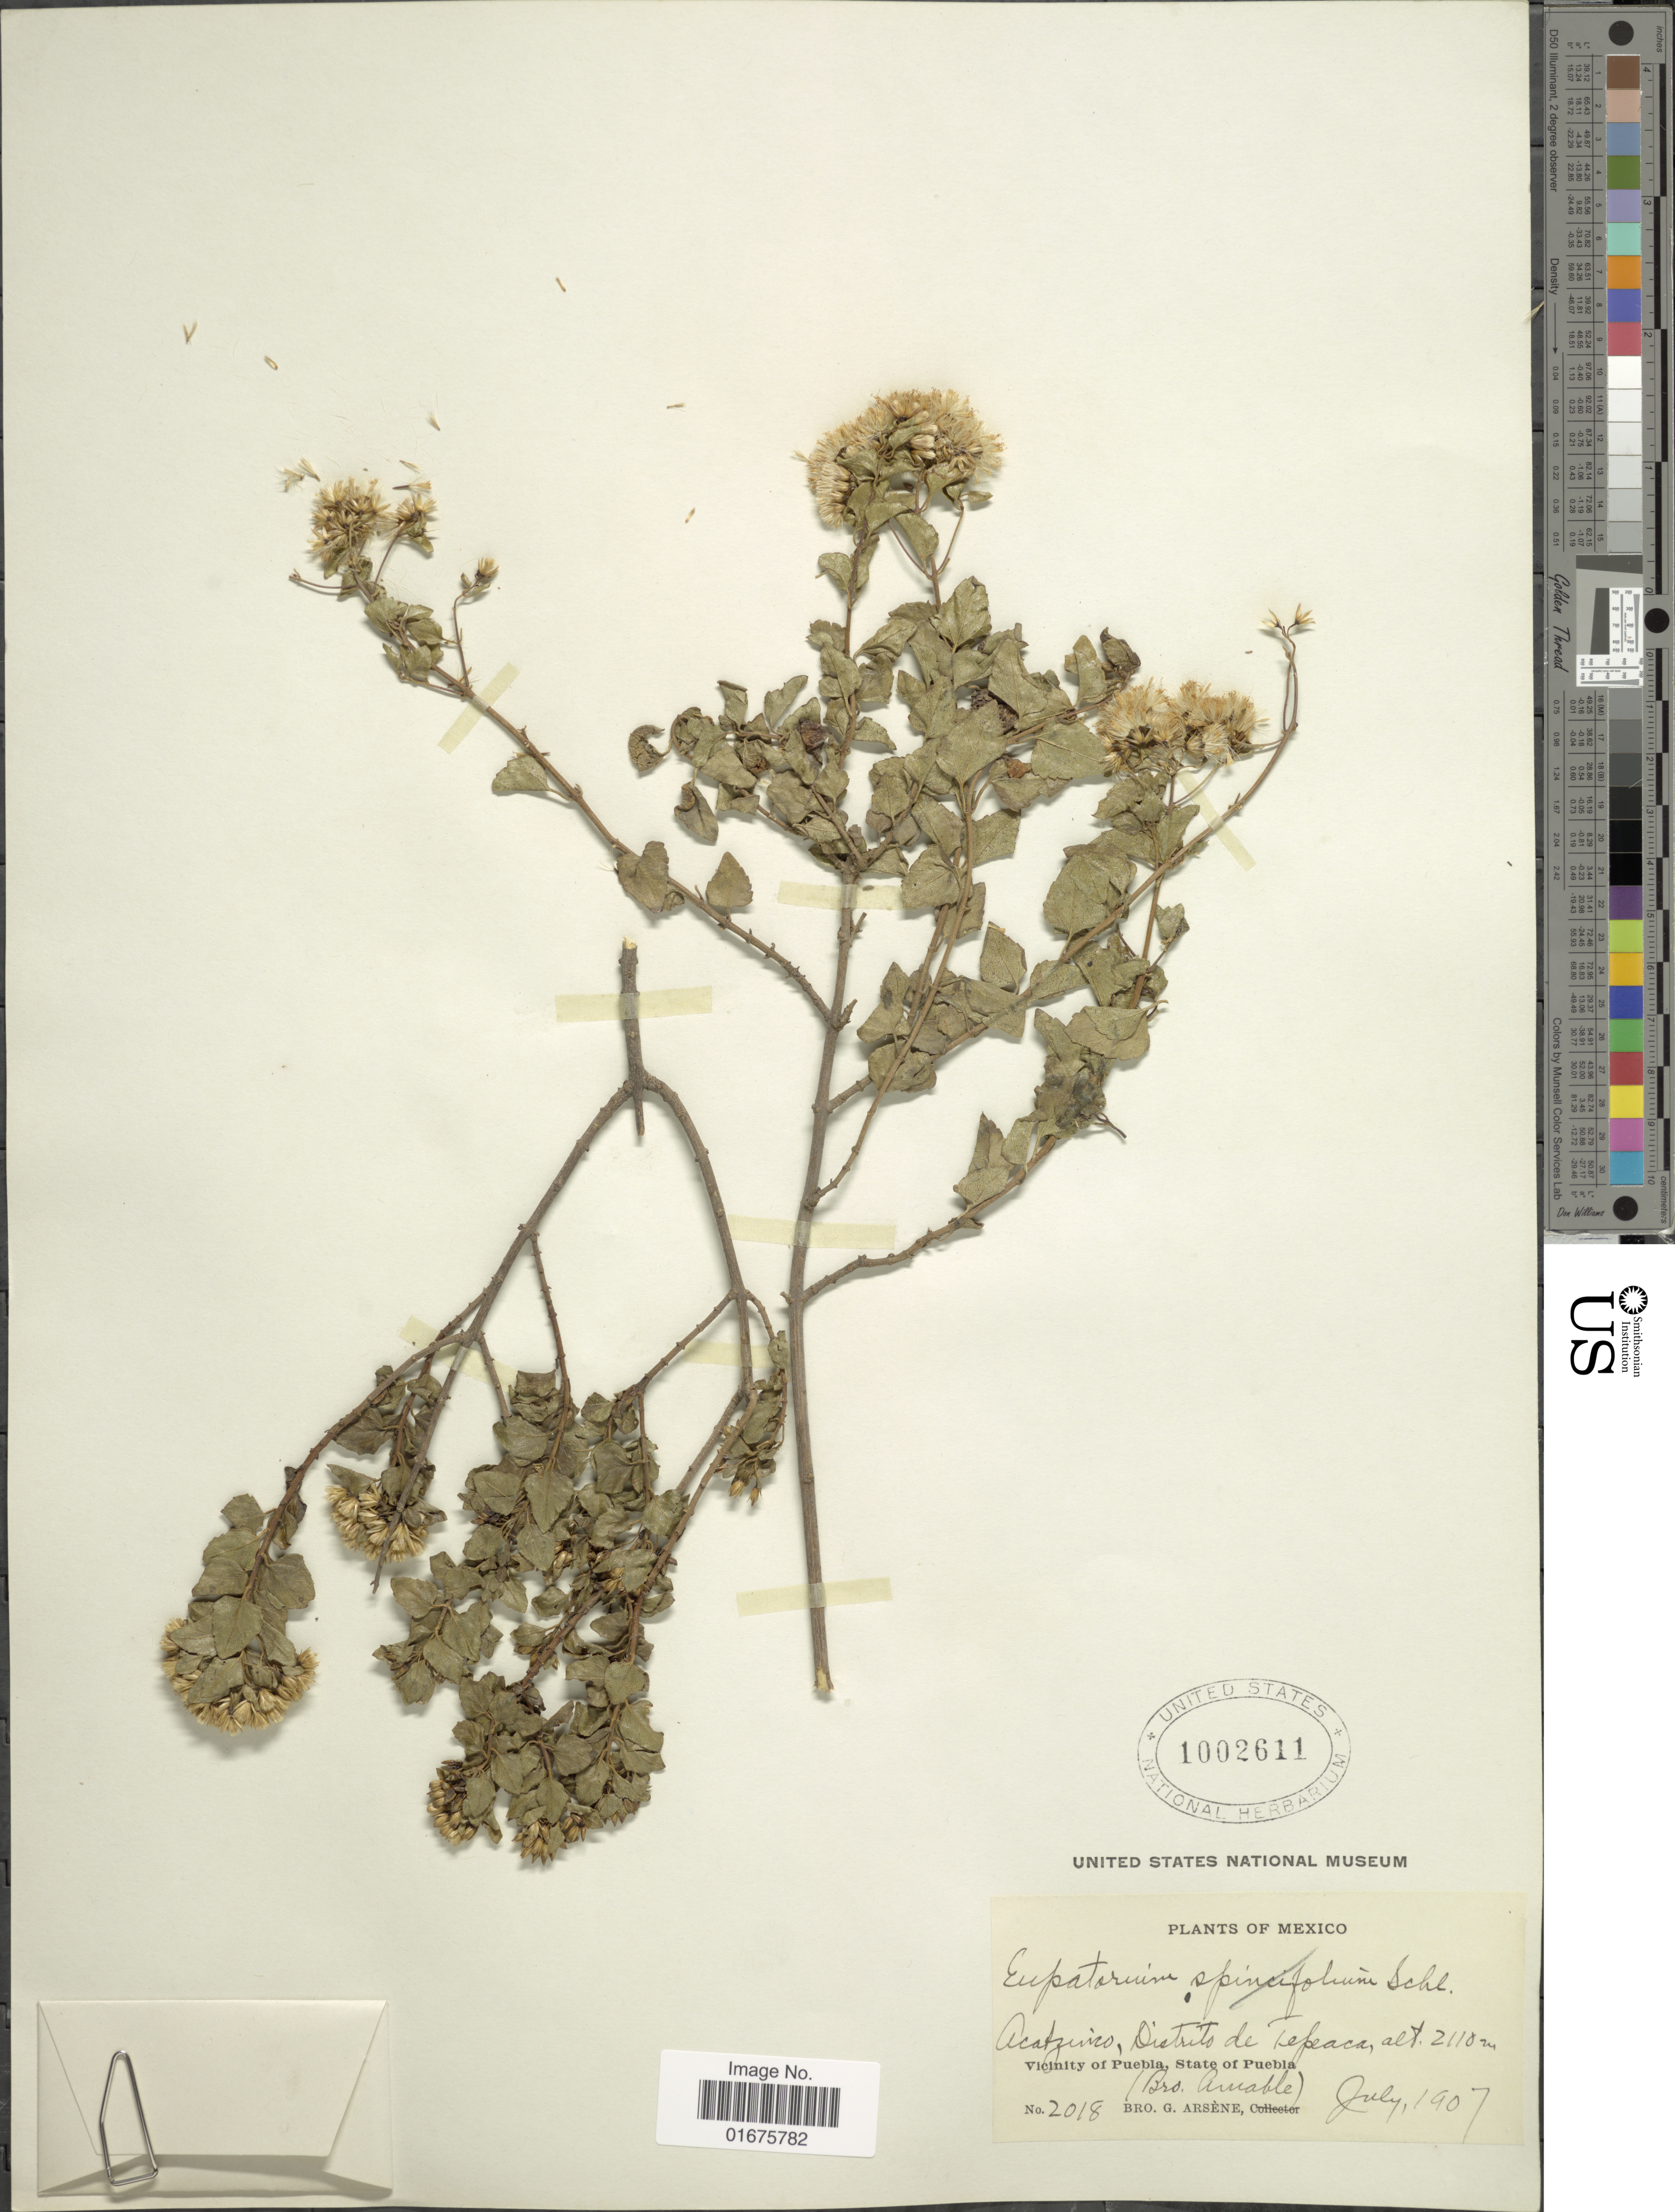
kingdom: Plantae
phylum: Tracheophyta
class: Magnoliopsida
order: Asterales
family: Asteraceae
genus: Ageratina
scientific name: Ageratina espinosarum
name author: (A. Gray) R.M. King & H. Rob.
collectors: B. Amable & Bro. G. Arsène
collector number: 2018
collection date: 1907-07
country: Mexico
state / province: Puebla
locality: Acatzingo, Distrito de Tepeaca, Vicinity of Puebla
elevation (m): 2110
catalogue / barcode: US 1002611